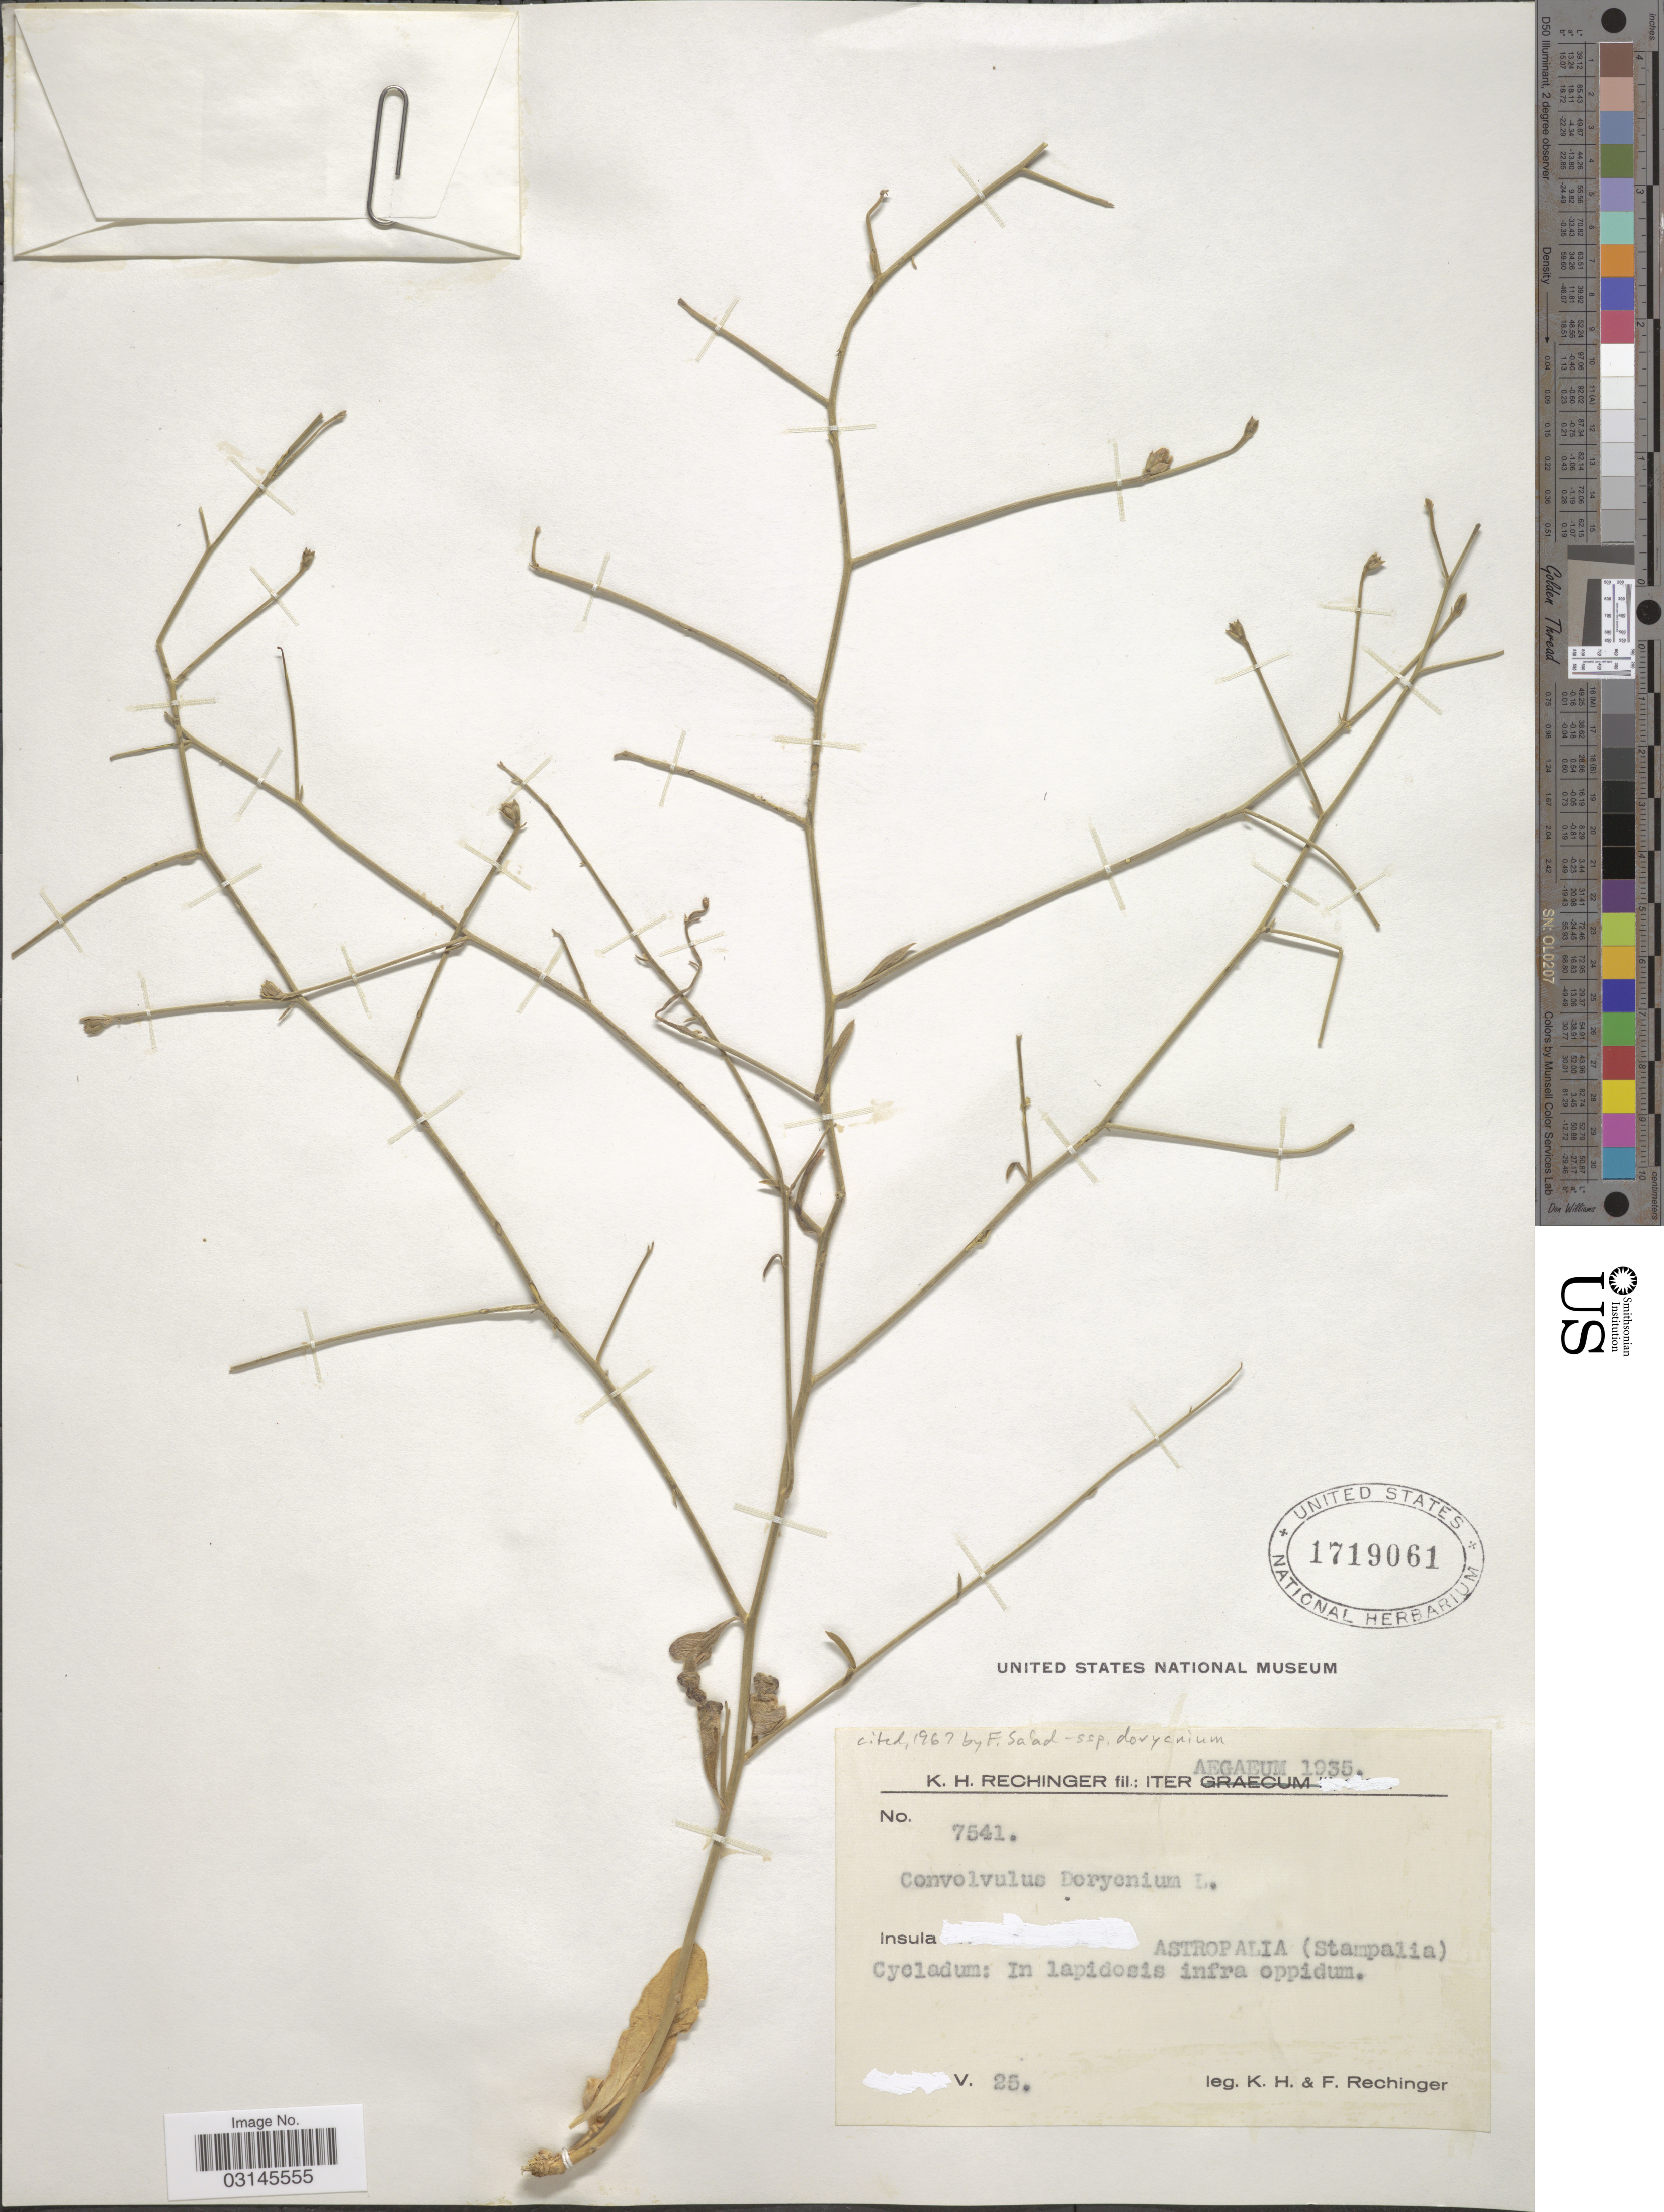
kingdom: Plantae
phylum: Tracheophyta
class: Magnoliopsida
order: Solanales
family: Convolvulaceae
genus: Convolvulus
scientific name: Convolvulus dorycnium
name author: L.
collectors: K. H. Rechinger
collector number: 7541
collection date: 1935-05-25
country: Greece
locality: Iter Aegaeum. Insula Astropalia (Stampalia). Cycladum.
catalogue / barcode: US 1719061